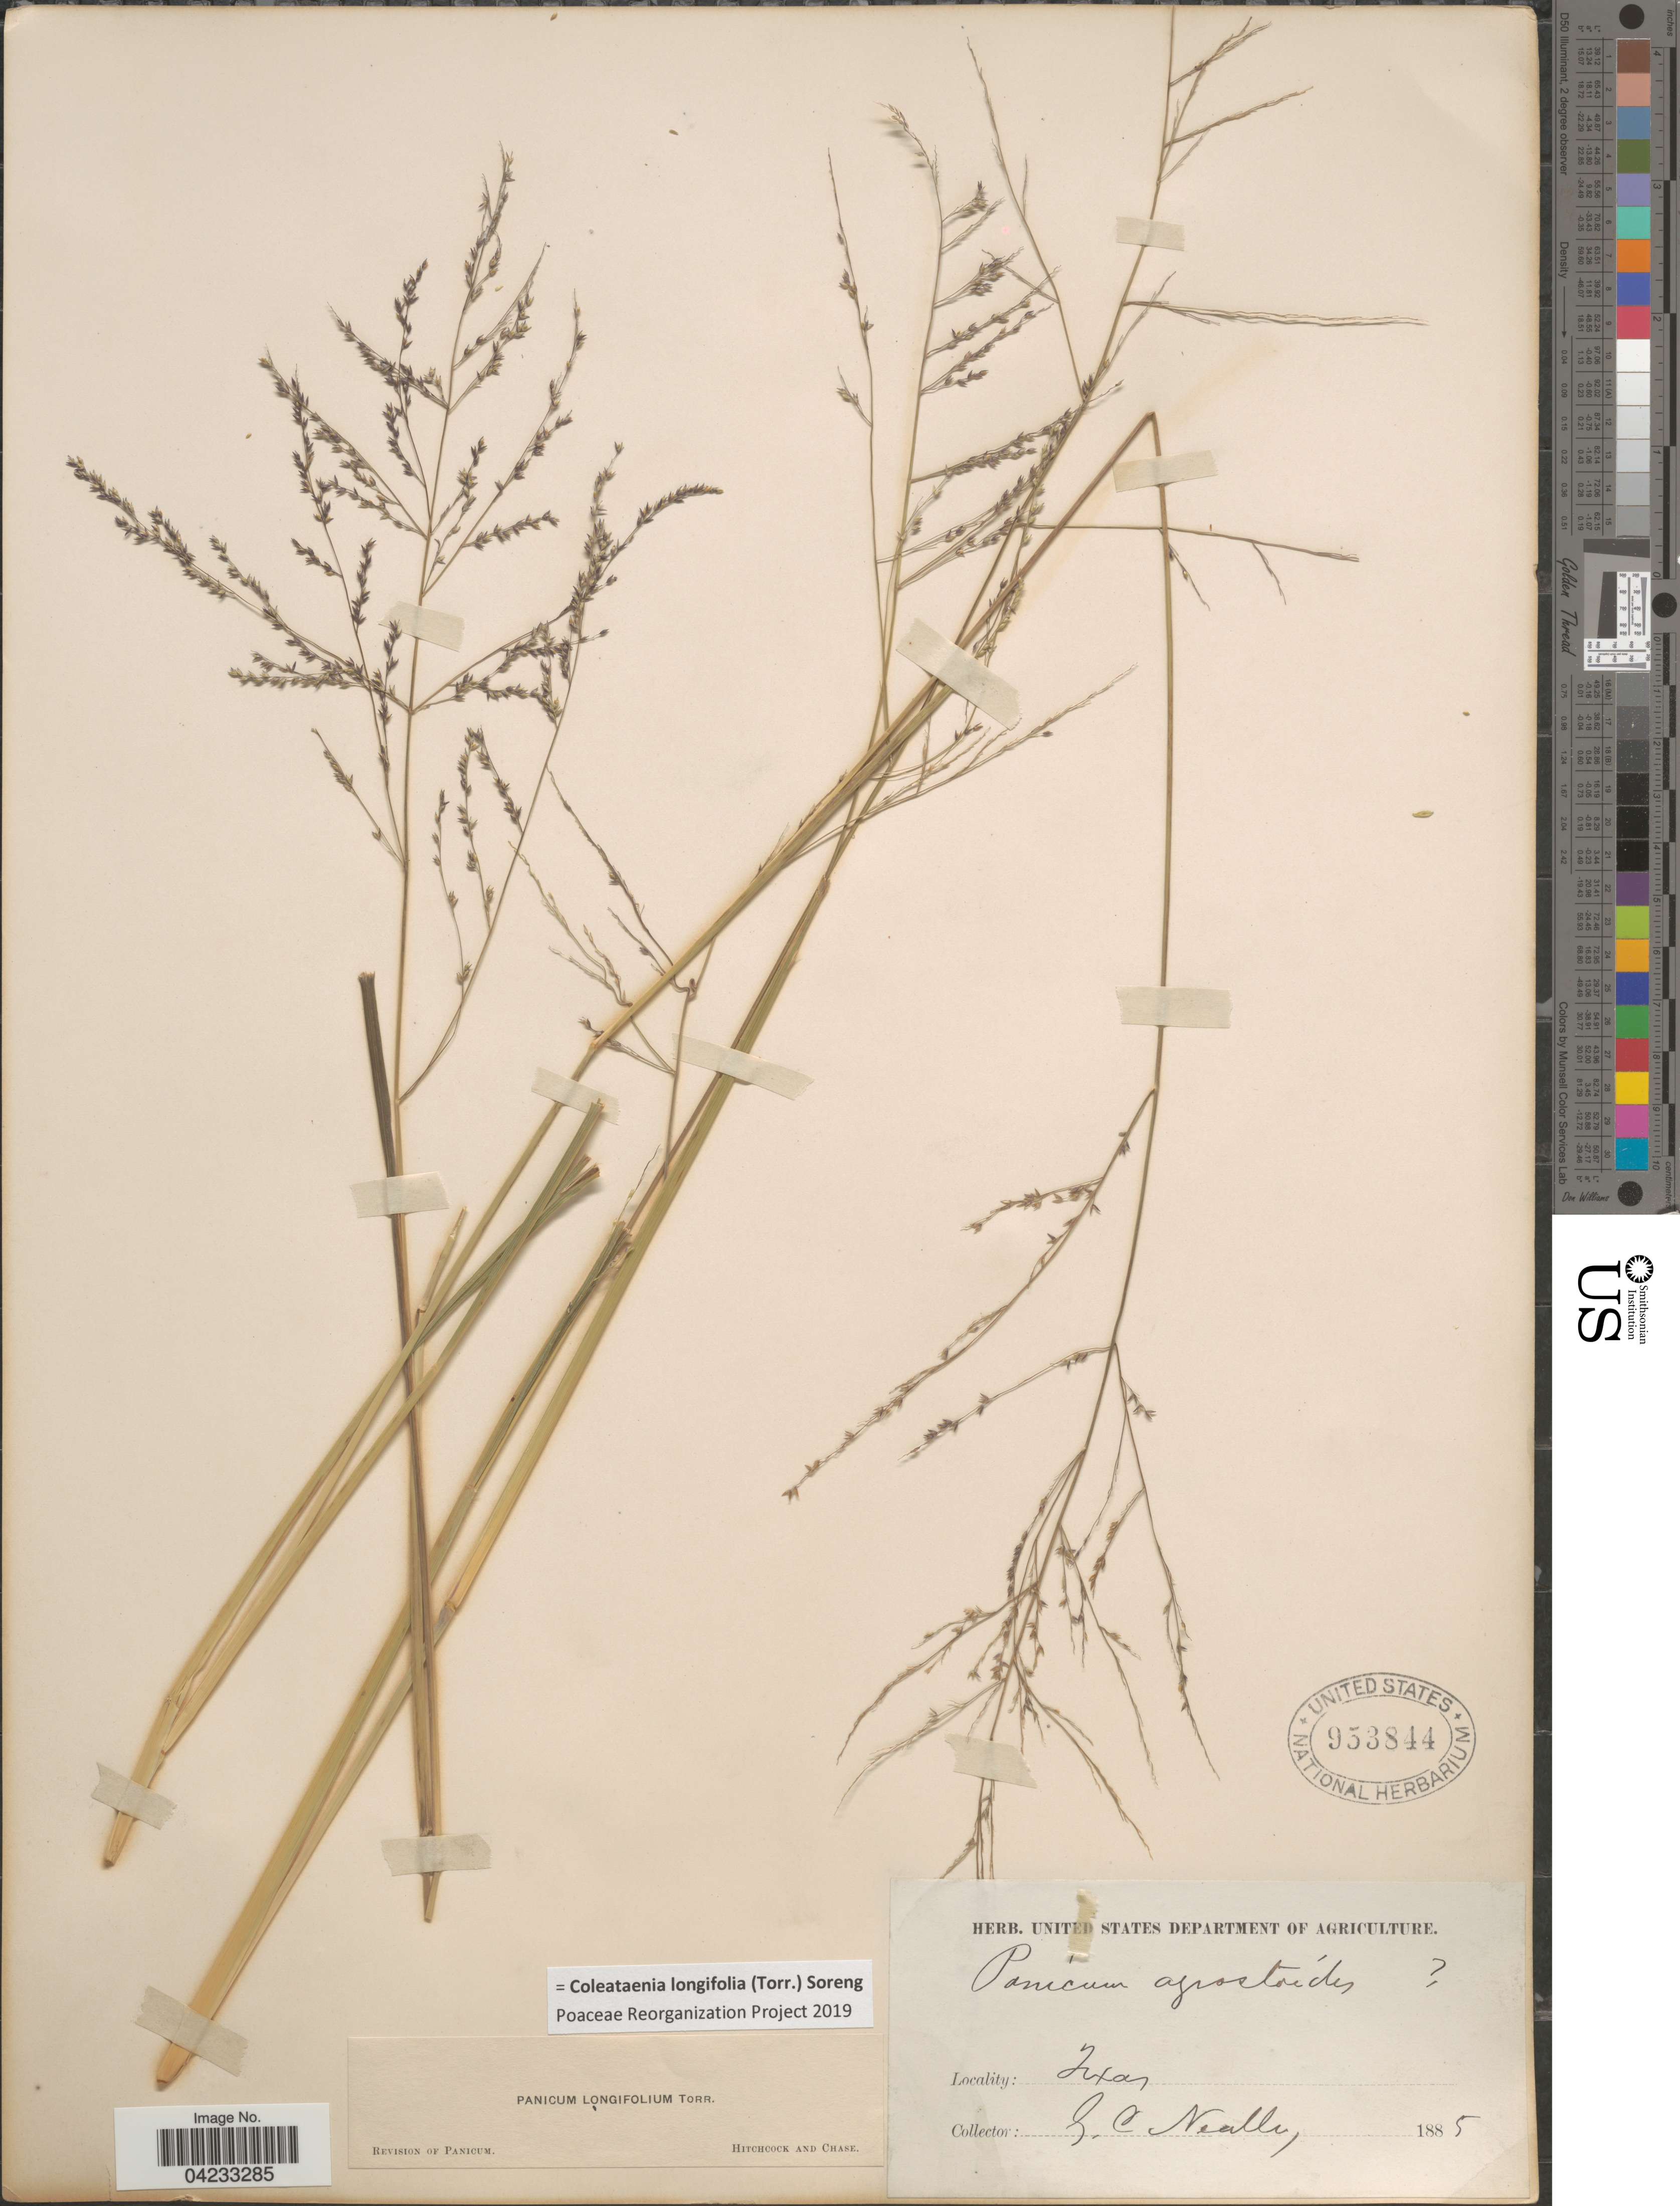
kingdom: Plantae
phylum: Tracheophyta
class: Liliopsida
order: Poales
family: Poaceae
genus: Coleataenia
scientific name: Coleataenia longifolia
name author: (Torr.) Soreng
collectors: G. C. Nealley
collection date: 1885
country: United States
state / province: Texas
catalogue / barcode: US 953844